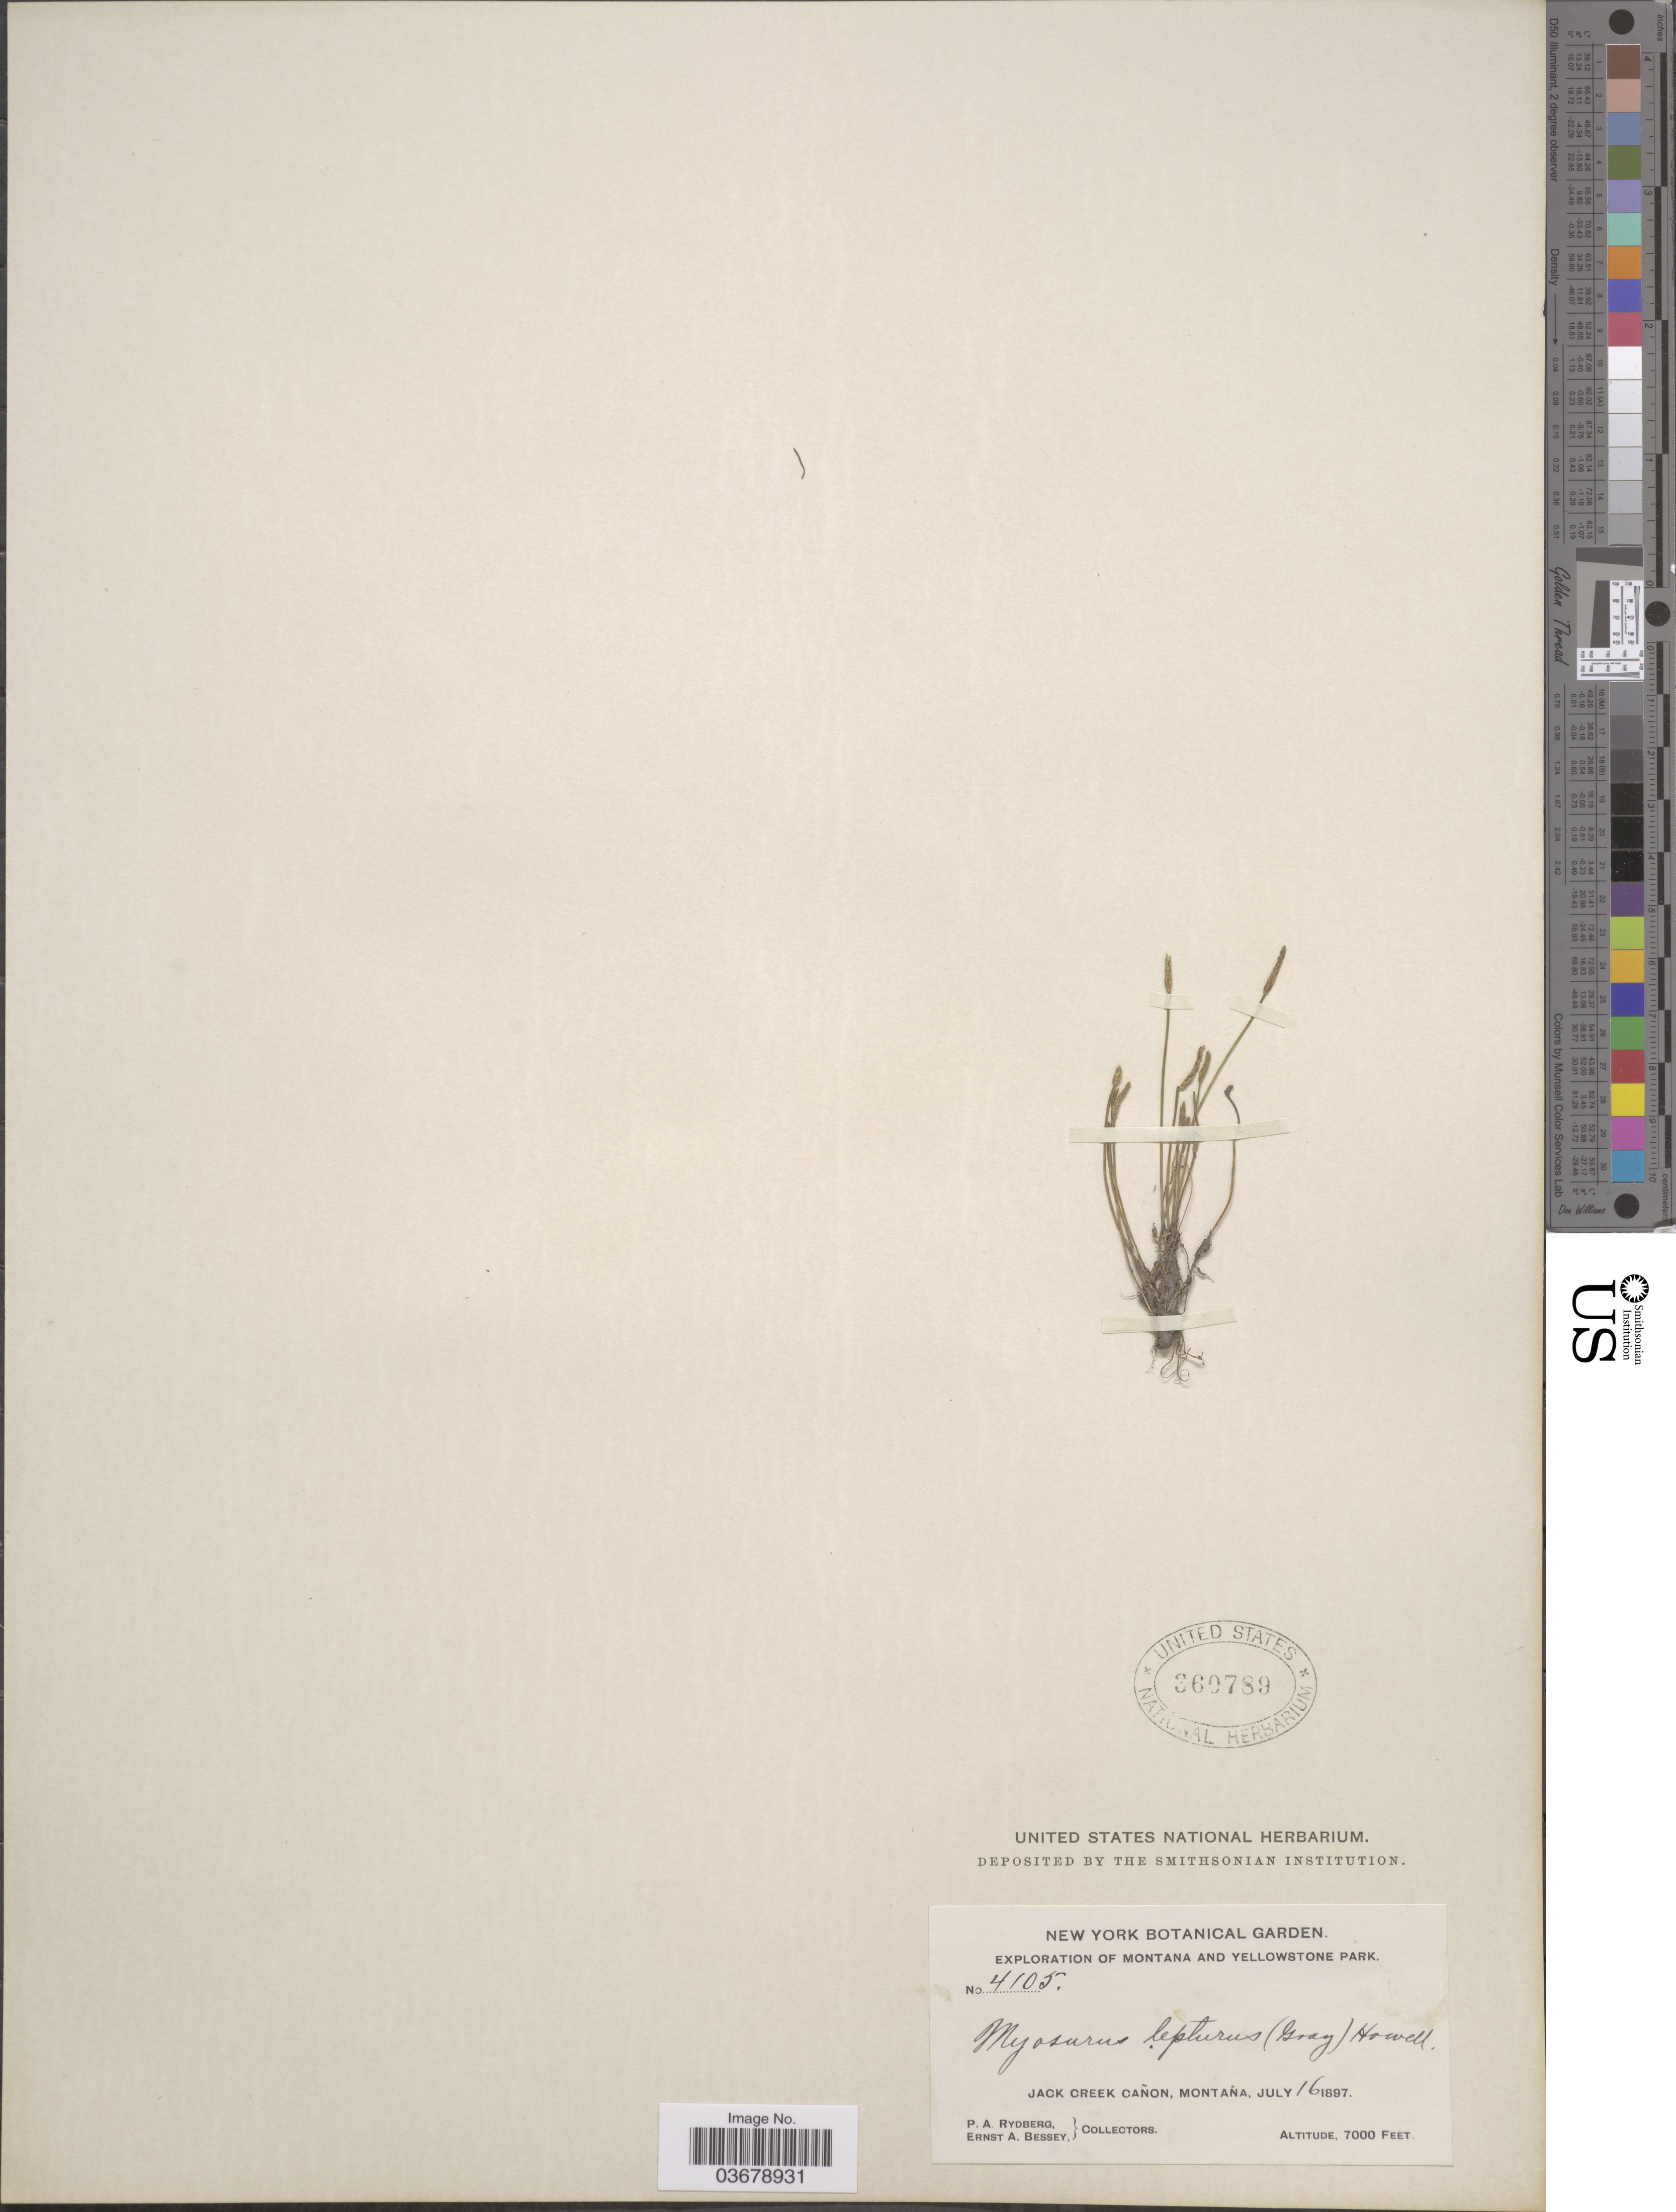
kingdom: Plantae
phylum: Tracheophyta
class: Magnoliopsida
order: Ranunculales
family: Ranunculaceae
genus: Myosurus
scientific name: Myosurus lepturus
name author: (A. Gray) Howell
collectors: P. A. Rydberg & E. A. Bessey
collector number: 4105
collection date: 1897-07-16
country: United States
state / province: Montana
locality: Montana and Yellowstone Park. Jack Creek Cañon.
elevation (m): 2134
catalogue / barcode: US 360789